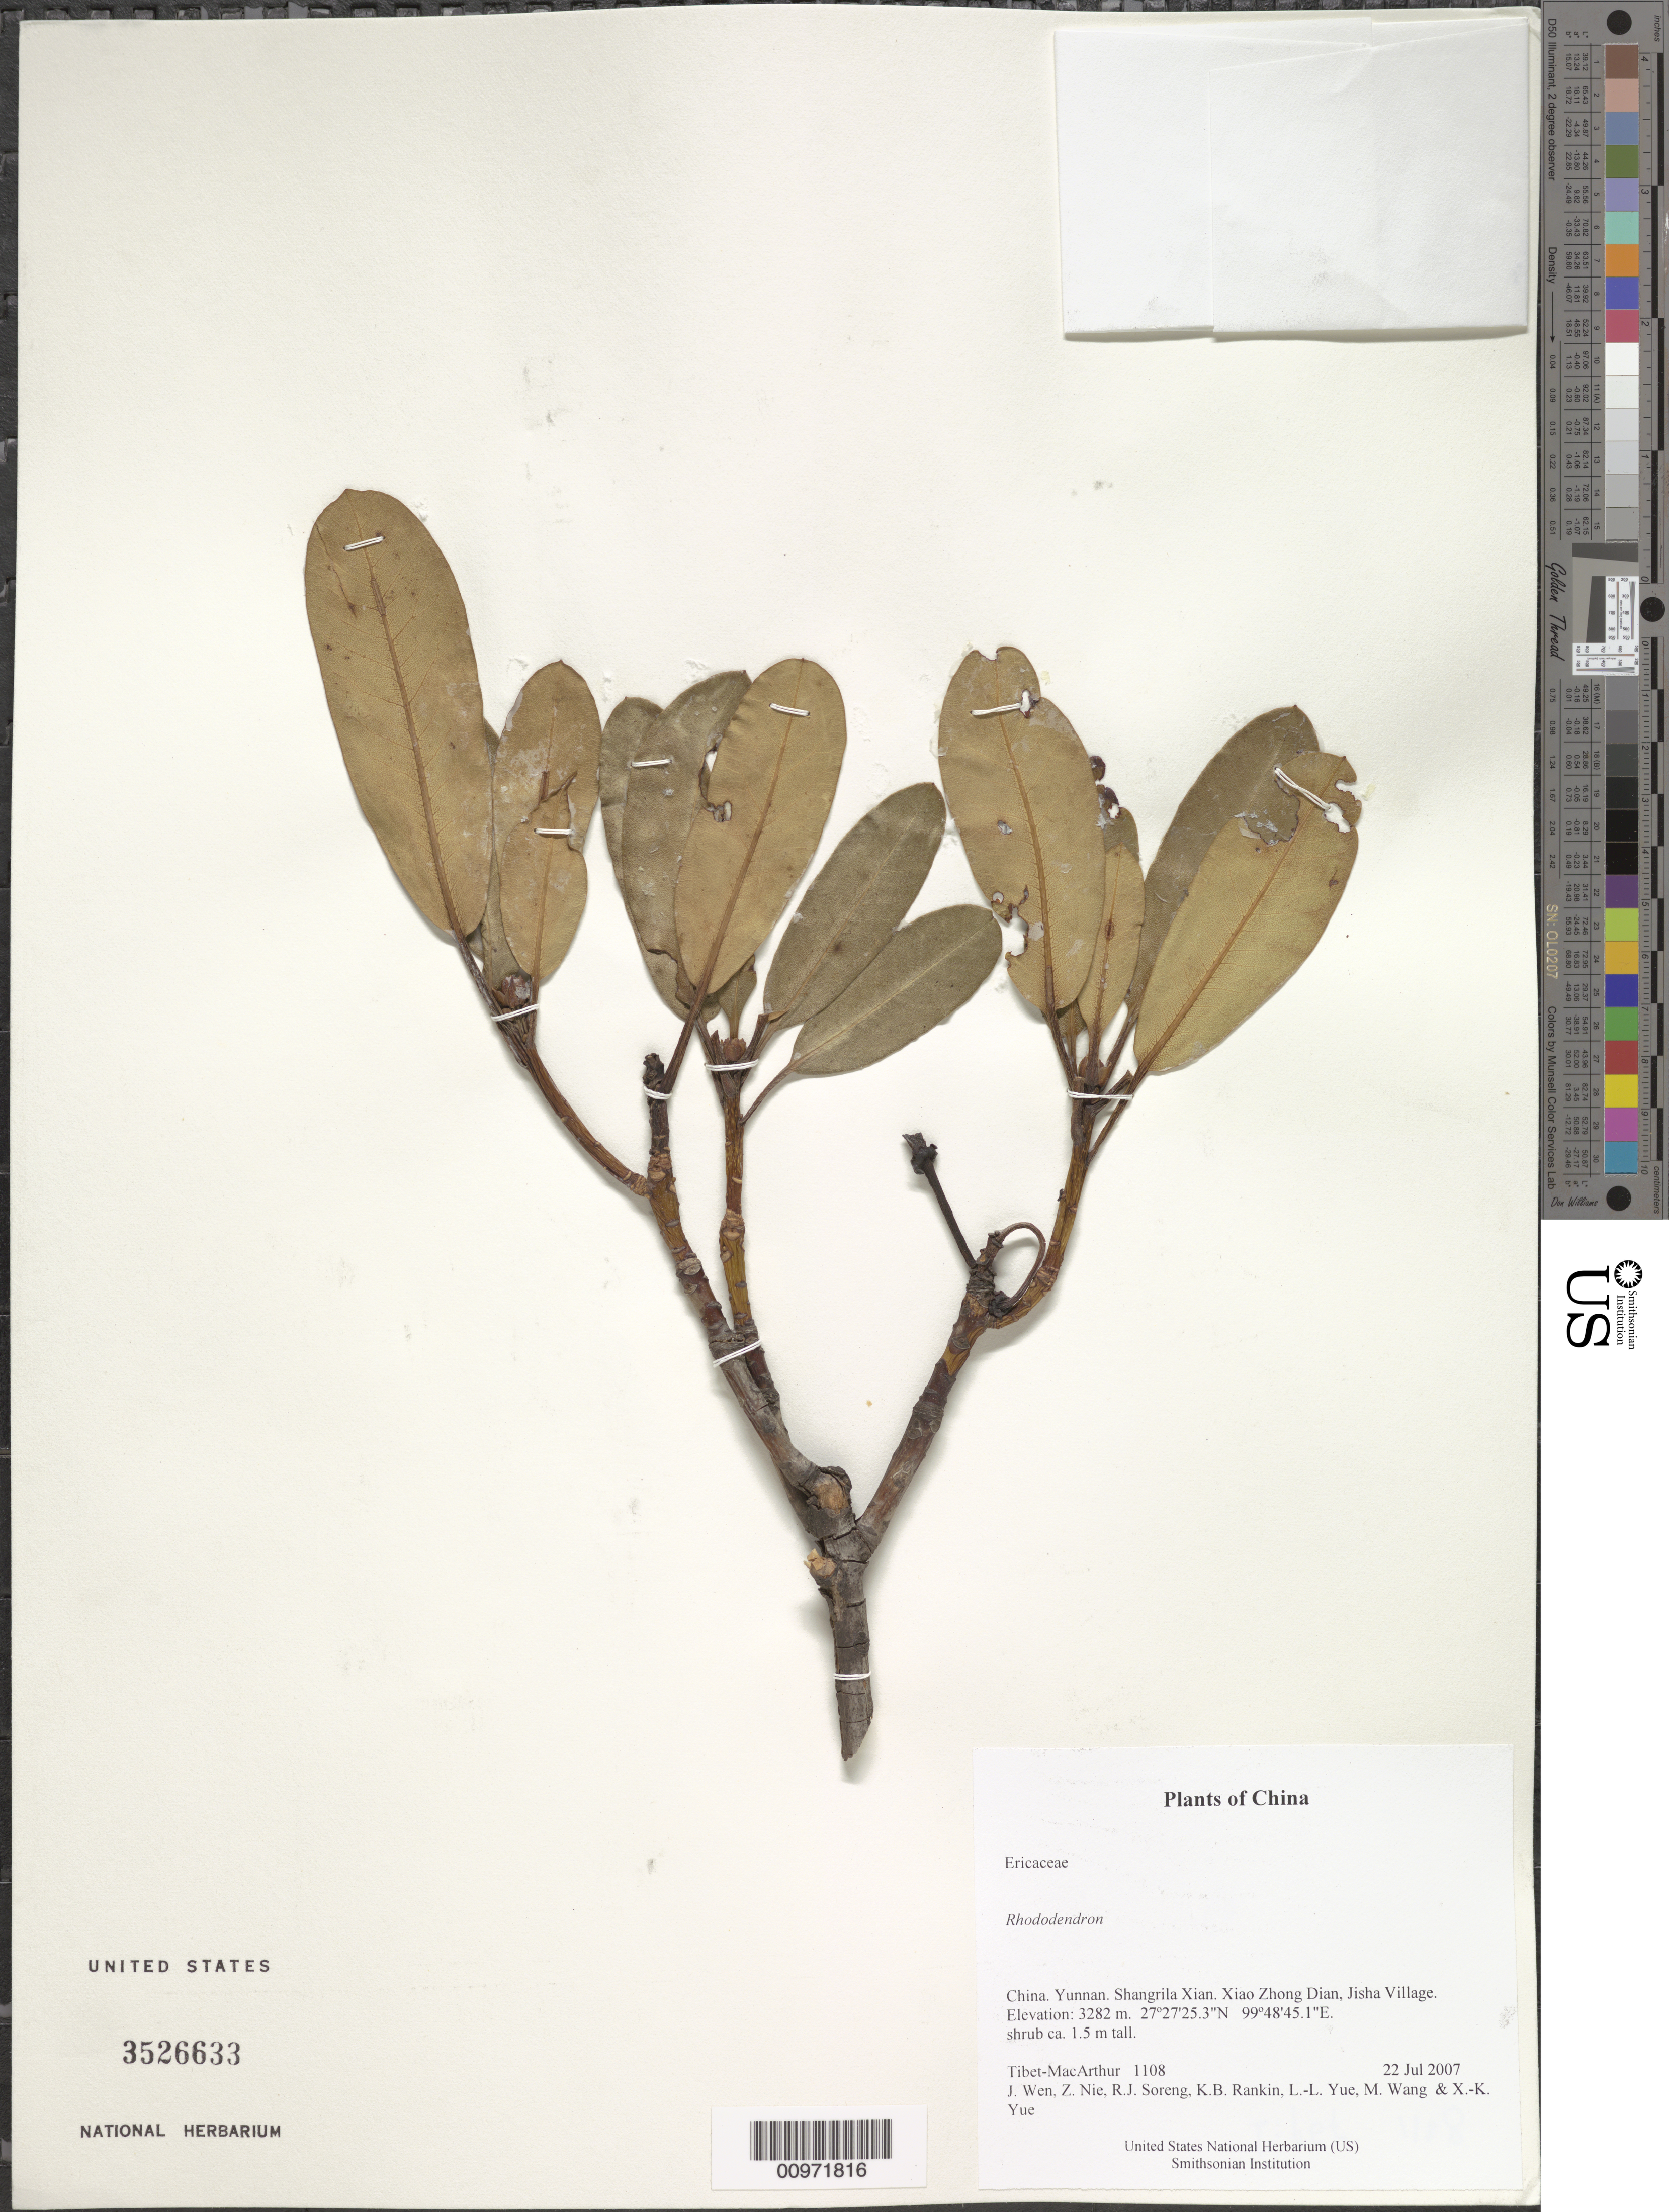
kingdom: Plantae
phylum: Tracheophyta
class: Magnoliopsida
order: Ericales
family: Ericaceae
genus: Rhododendron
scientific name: Rhododendron sp.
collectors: Tibet-MacArthur, J. Wen, Z. Nie, R. J. Soreng, K. Rankin, L. Yue, M. Wang & X. Yue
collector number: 1108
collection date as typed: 22 Jul 2007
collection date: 2007-07-22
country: China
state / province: Yunnan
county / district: Shangrila Xian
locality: Xiao Zhong Dian, Jisha Village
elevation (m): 3282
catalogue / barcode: US 3526633